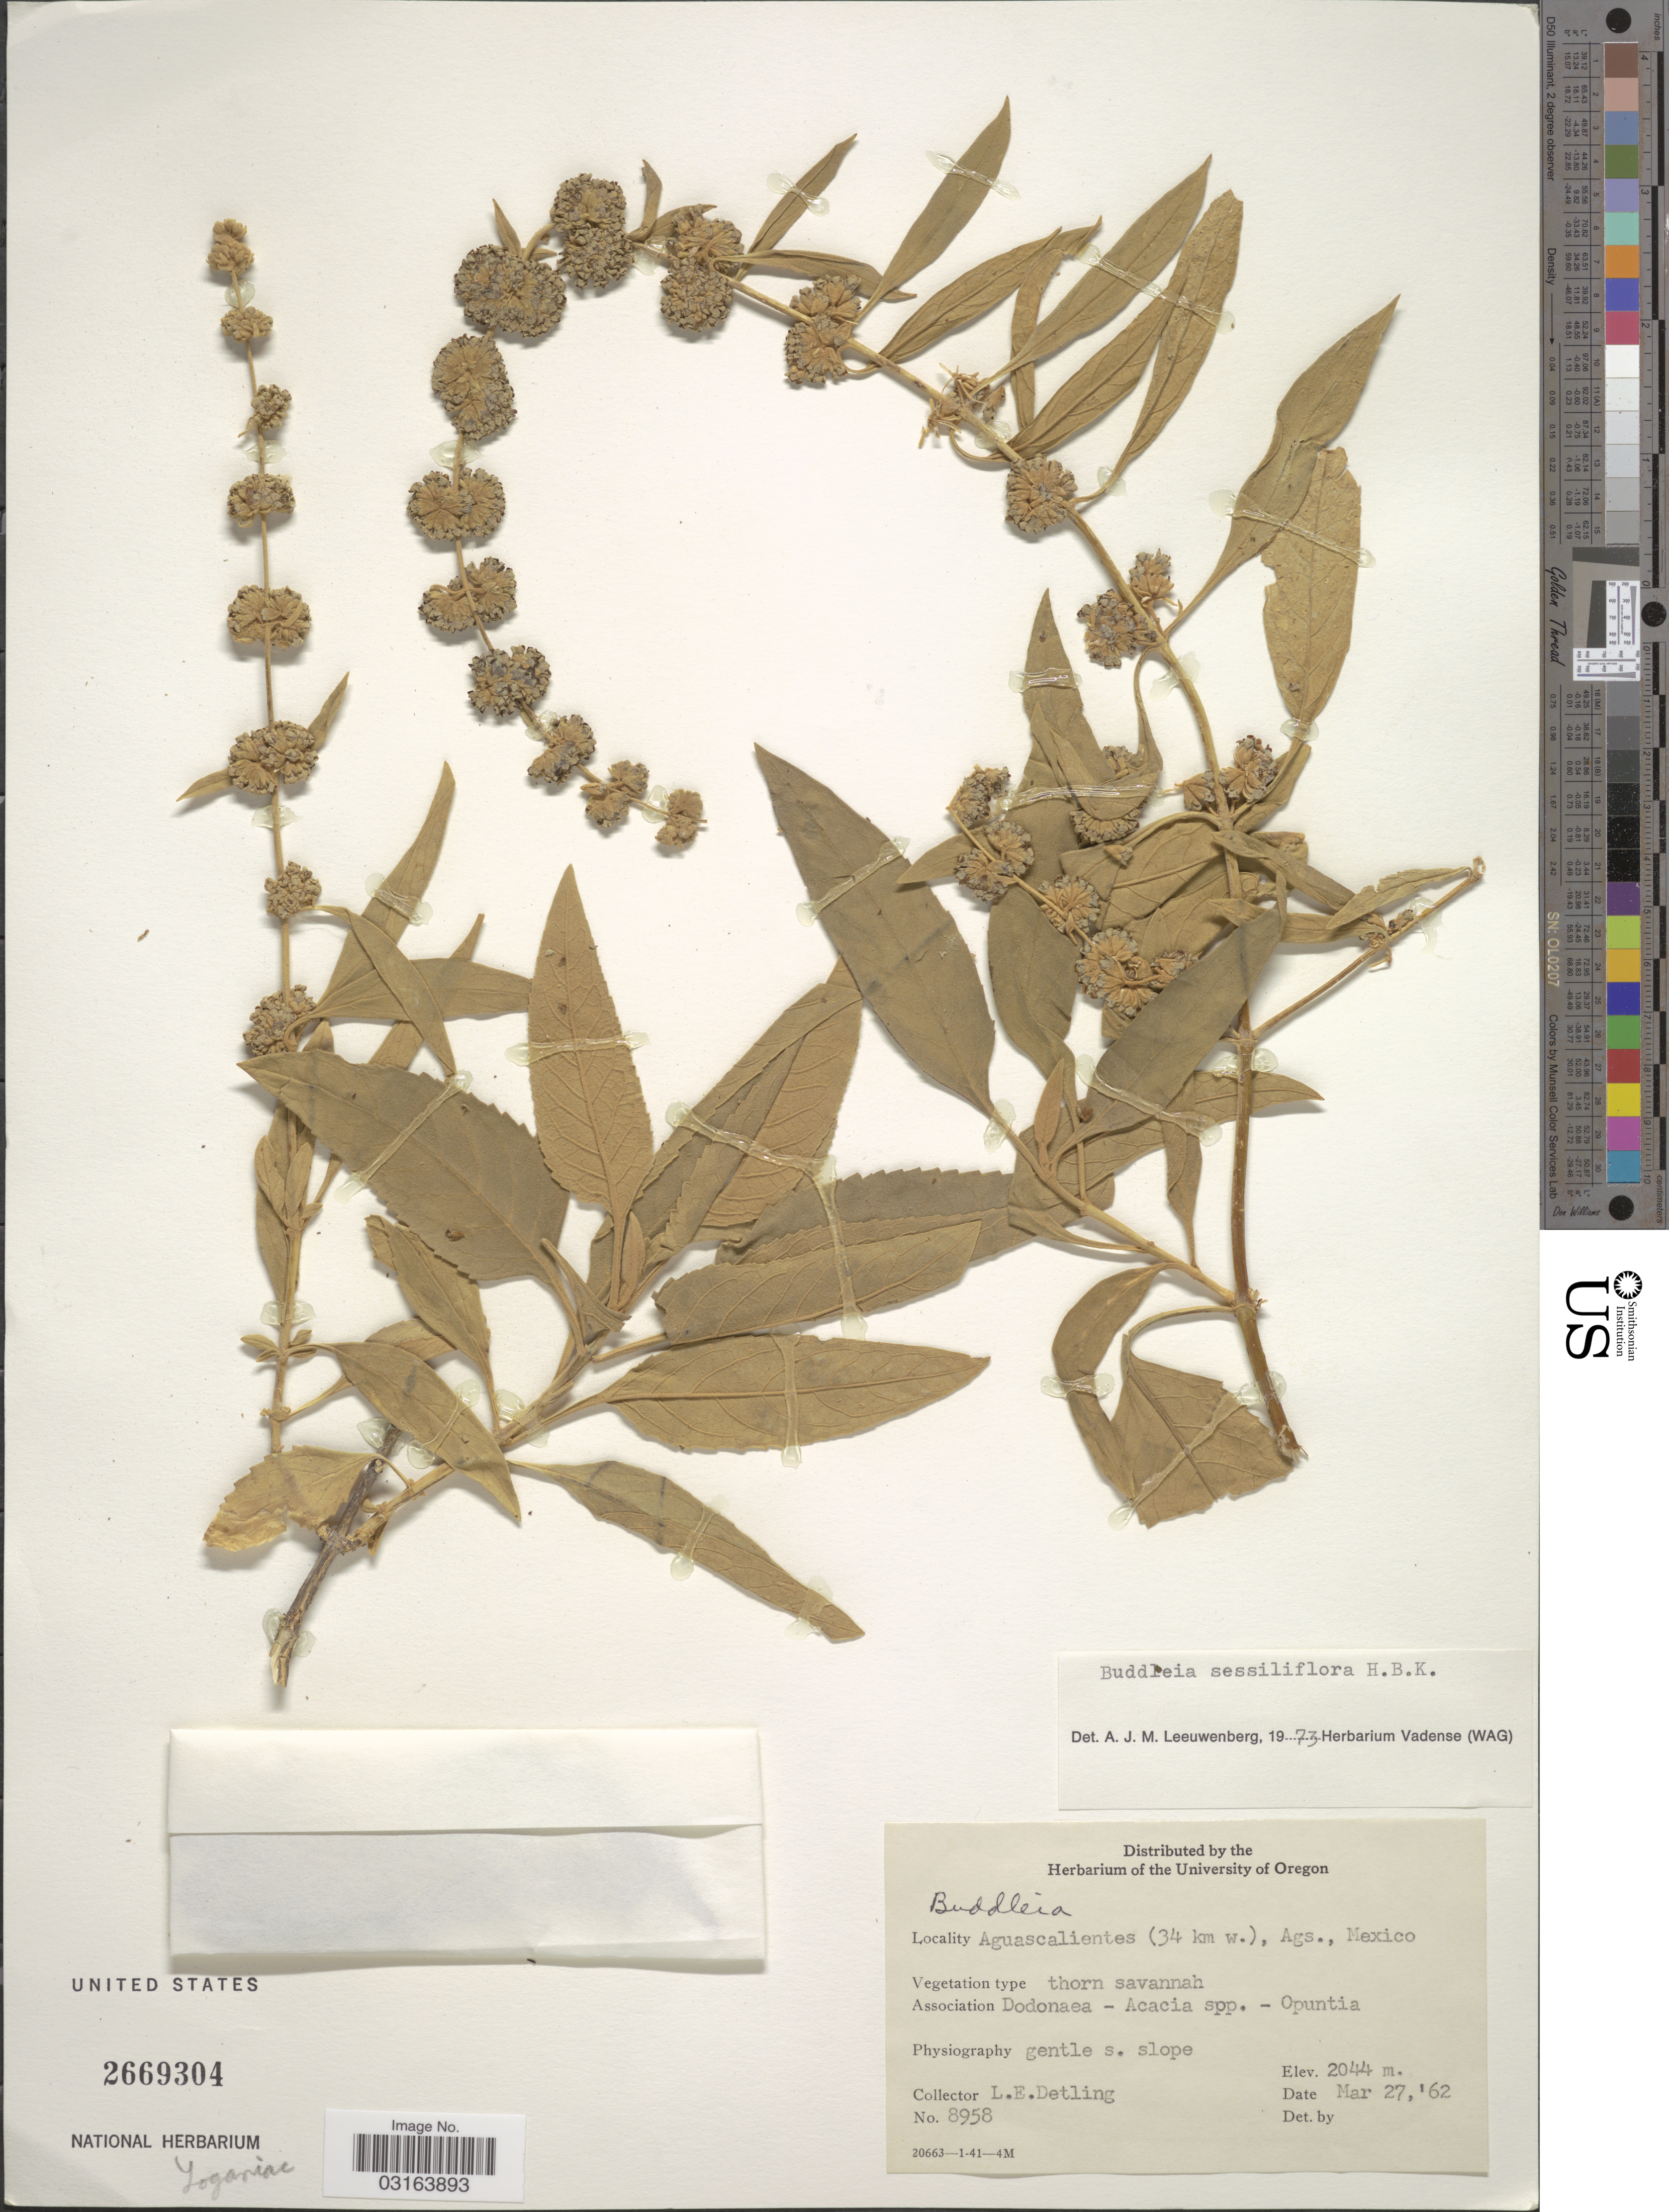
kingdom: Plantae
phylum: Tracheophyta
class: Magnoliopsida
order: Lamiales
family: Scrophulariaceae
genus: Buddleja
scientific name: Buddleja sessiliflora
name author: Kunth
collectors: L. E. Detling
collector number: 8958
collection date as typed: Transcribed d/m/y: 27/3/62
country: Mexico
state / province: Aguascalientes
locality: Aguascalientes (34 km w.) Ags.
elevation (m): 2044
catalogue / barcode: US 2669304